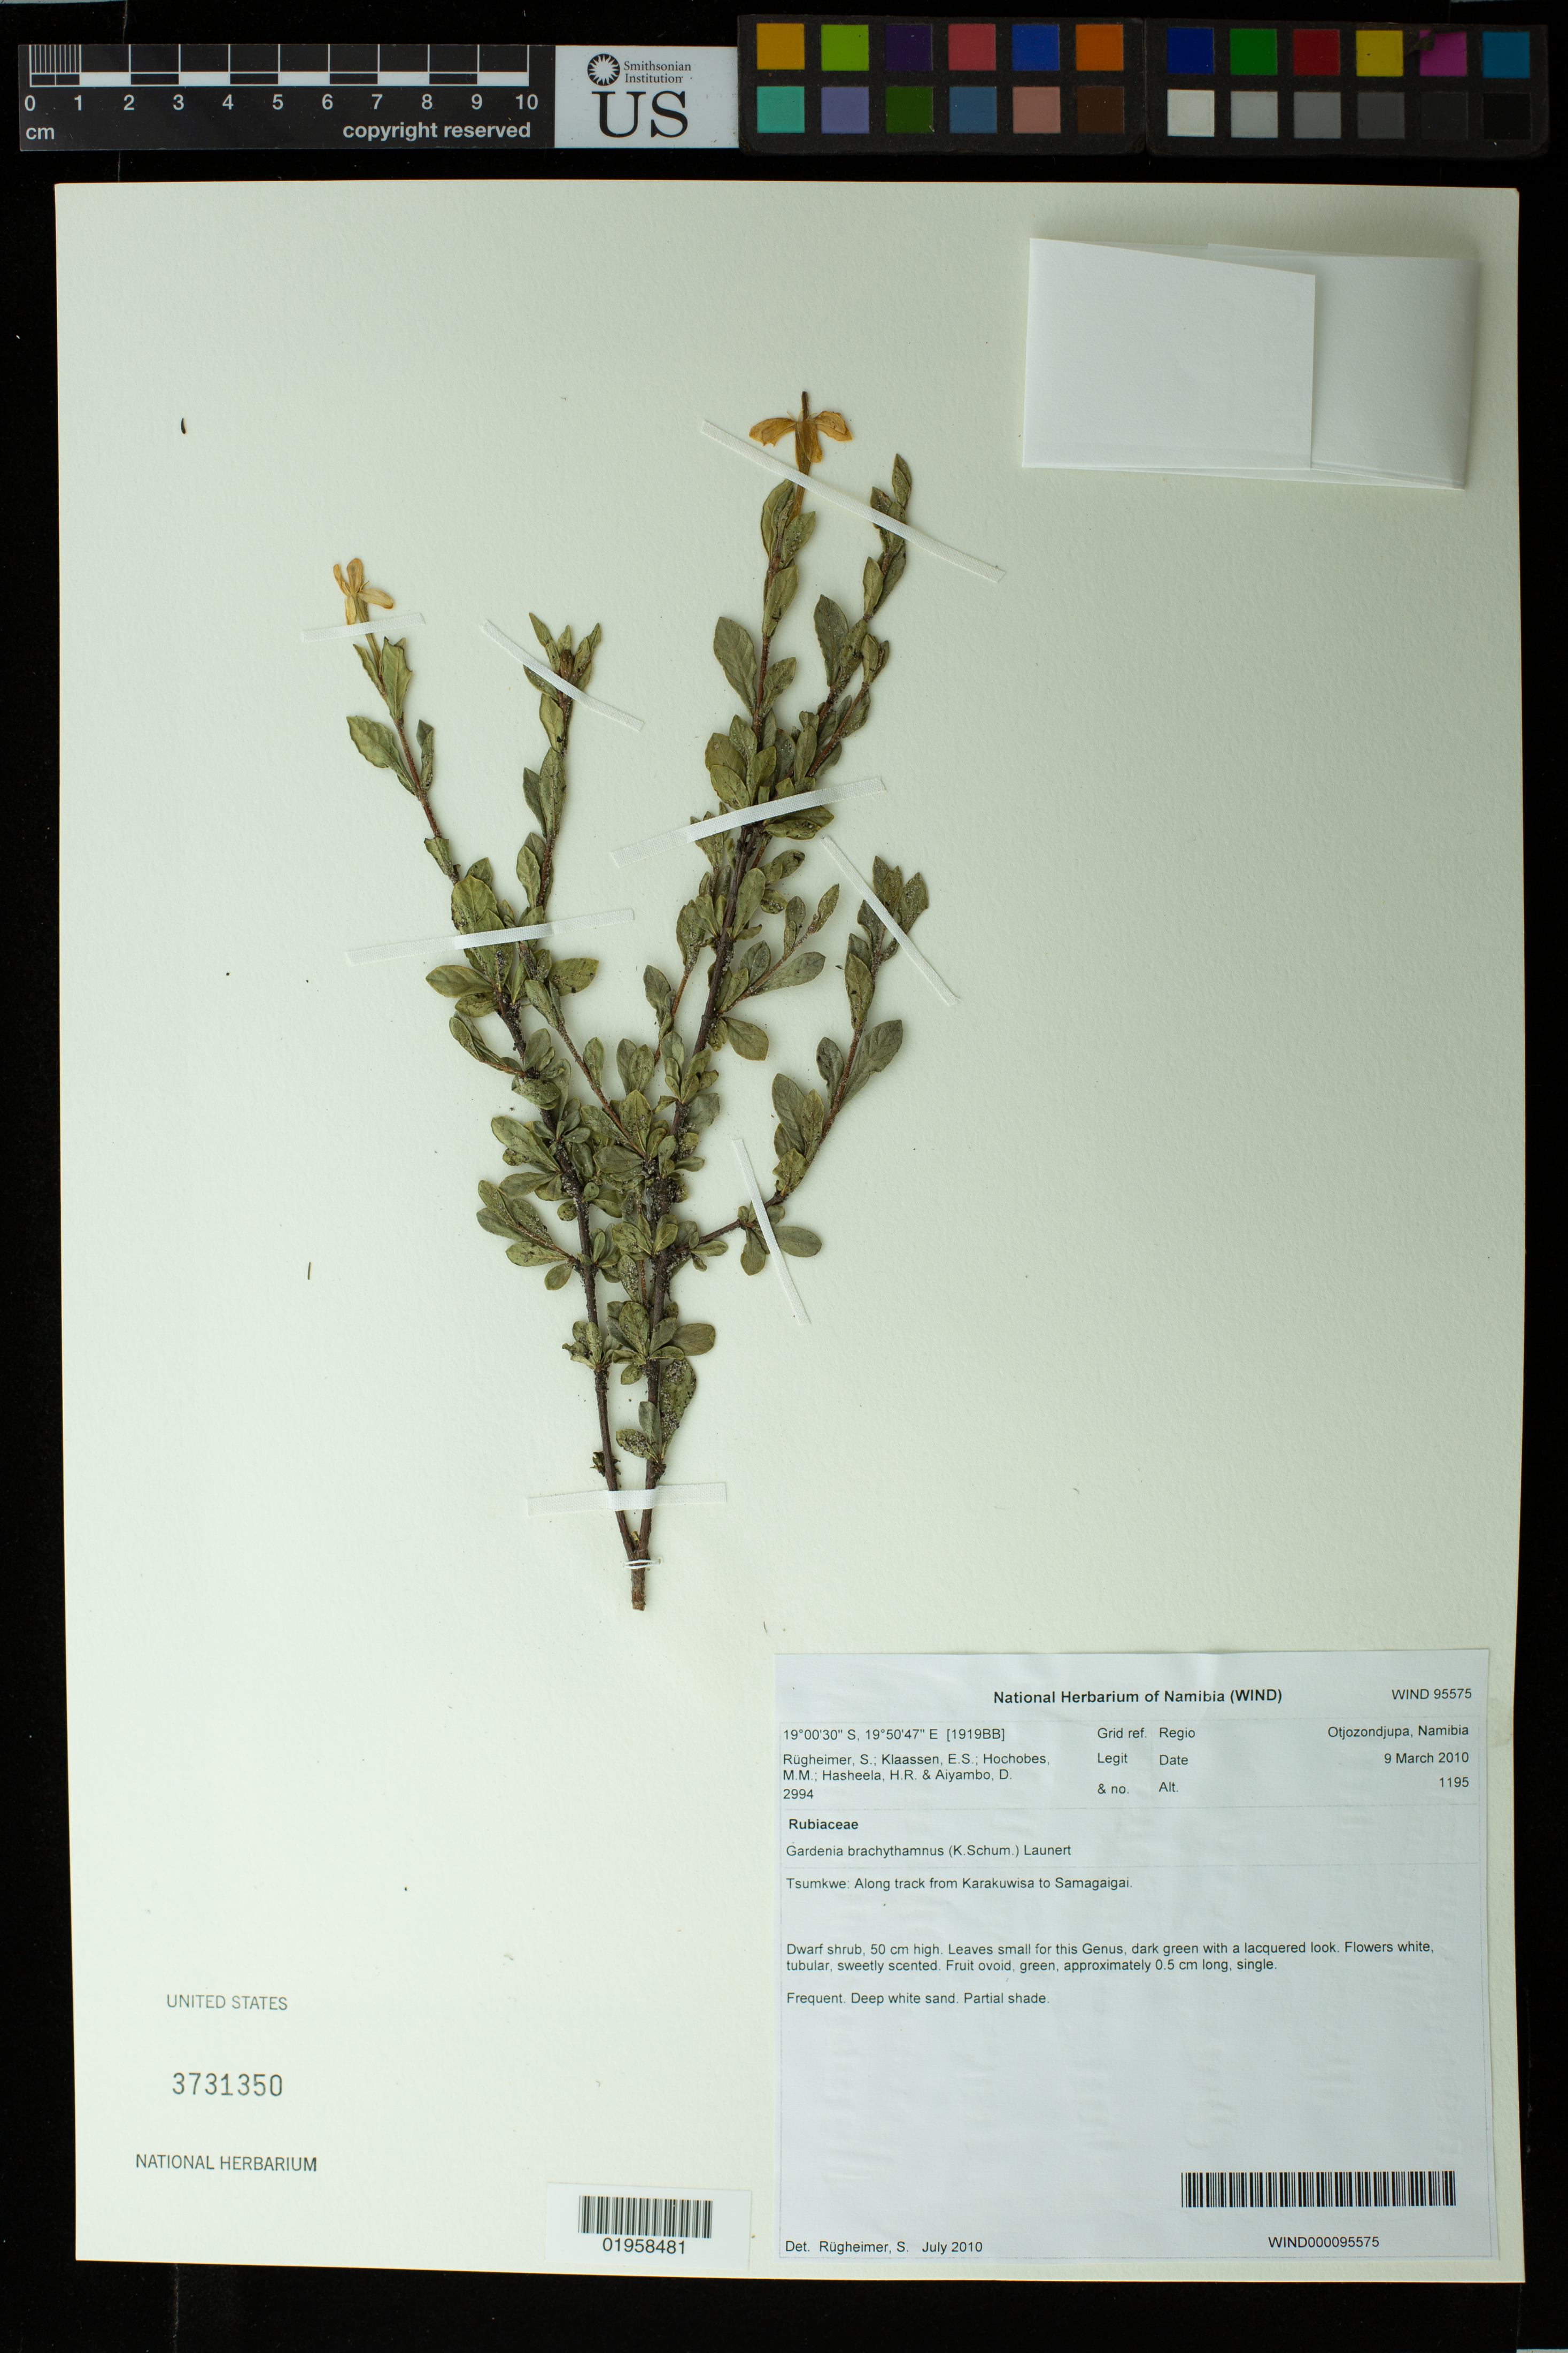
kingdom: Plantae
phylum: Tracheophyta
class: Magnoliopsida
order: Gentianales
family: Rubiaceae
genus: Gardenia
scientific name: Gardenia brachythamnus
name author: Launert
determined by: Rugheimer, S.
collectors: S. Rugheimer, E. S. Klaassen, M. Hochobes, H. Hasheela & D. Aiyambo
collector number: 2994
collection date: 2010-03-09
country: Namibia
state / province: Otjozondjupa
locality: Tsumkwe; Along track from Karakuwisa to Samagaigai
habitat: Deep white sand. Partial shade. Frequent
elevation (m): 1195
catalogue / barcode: US 3731350